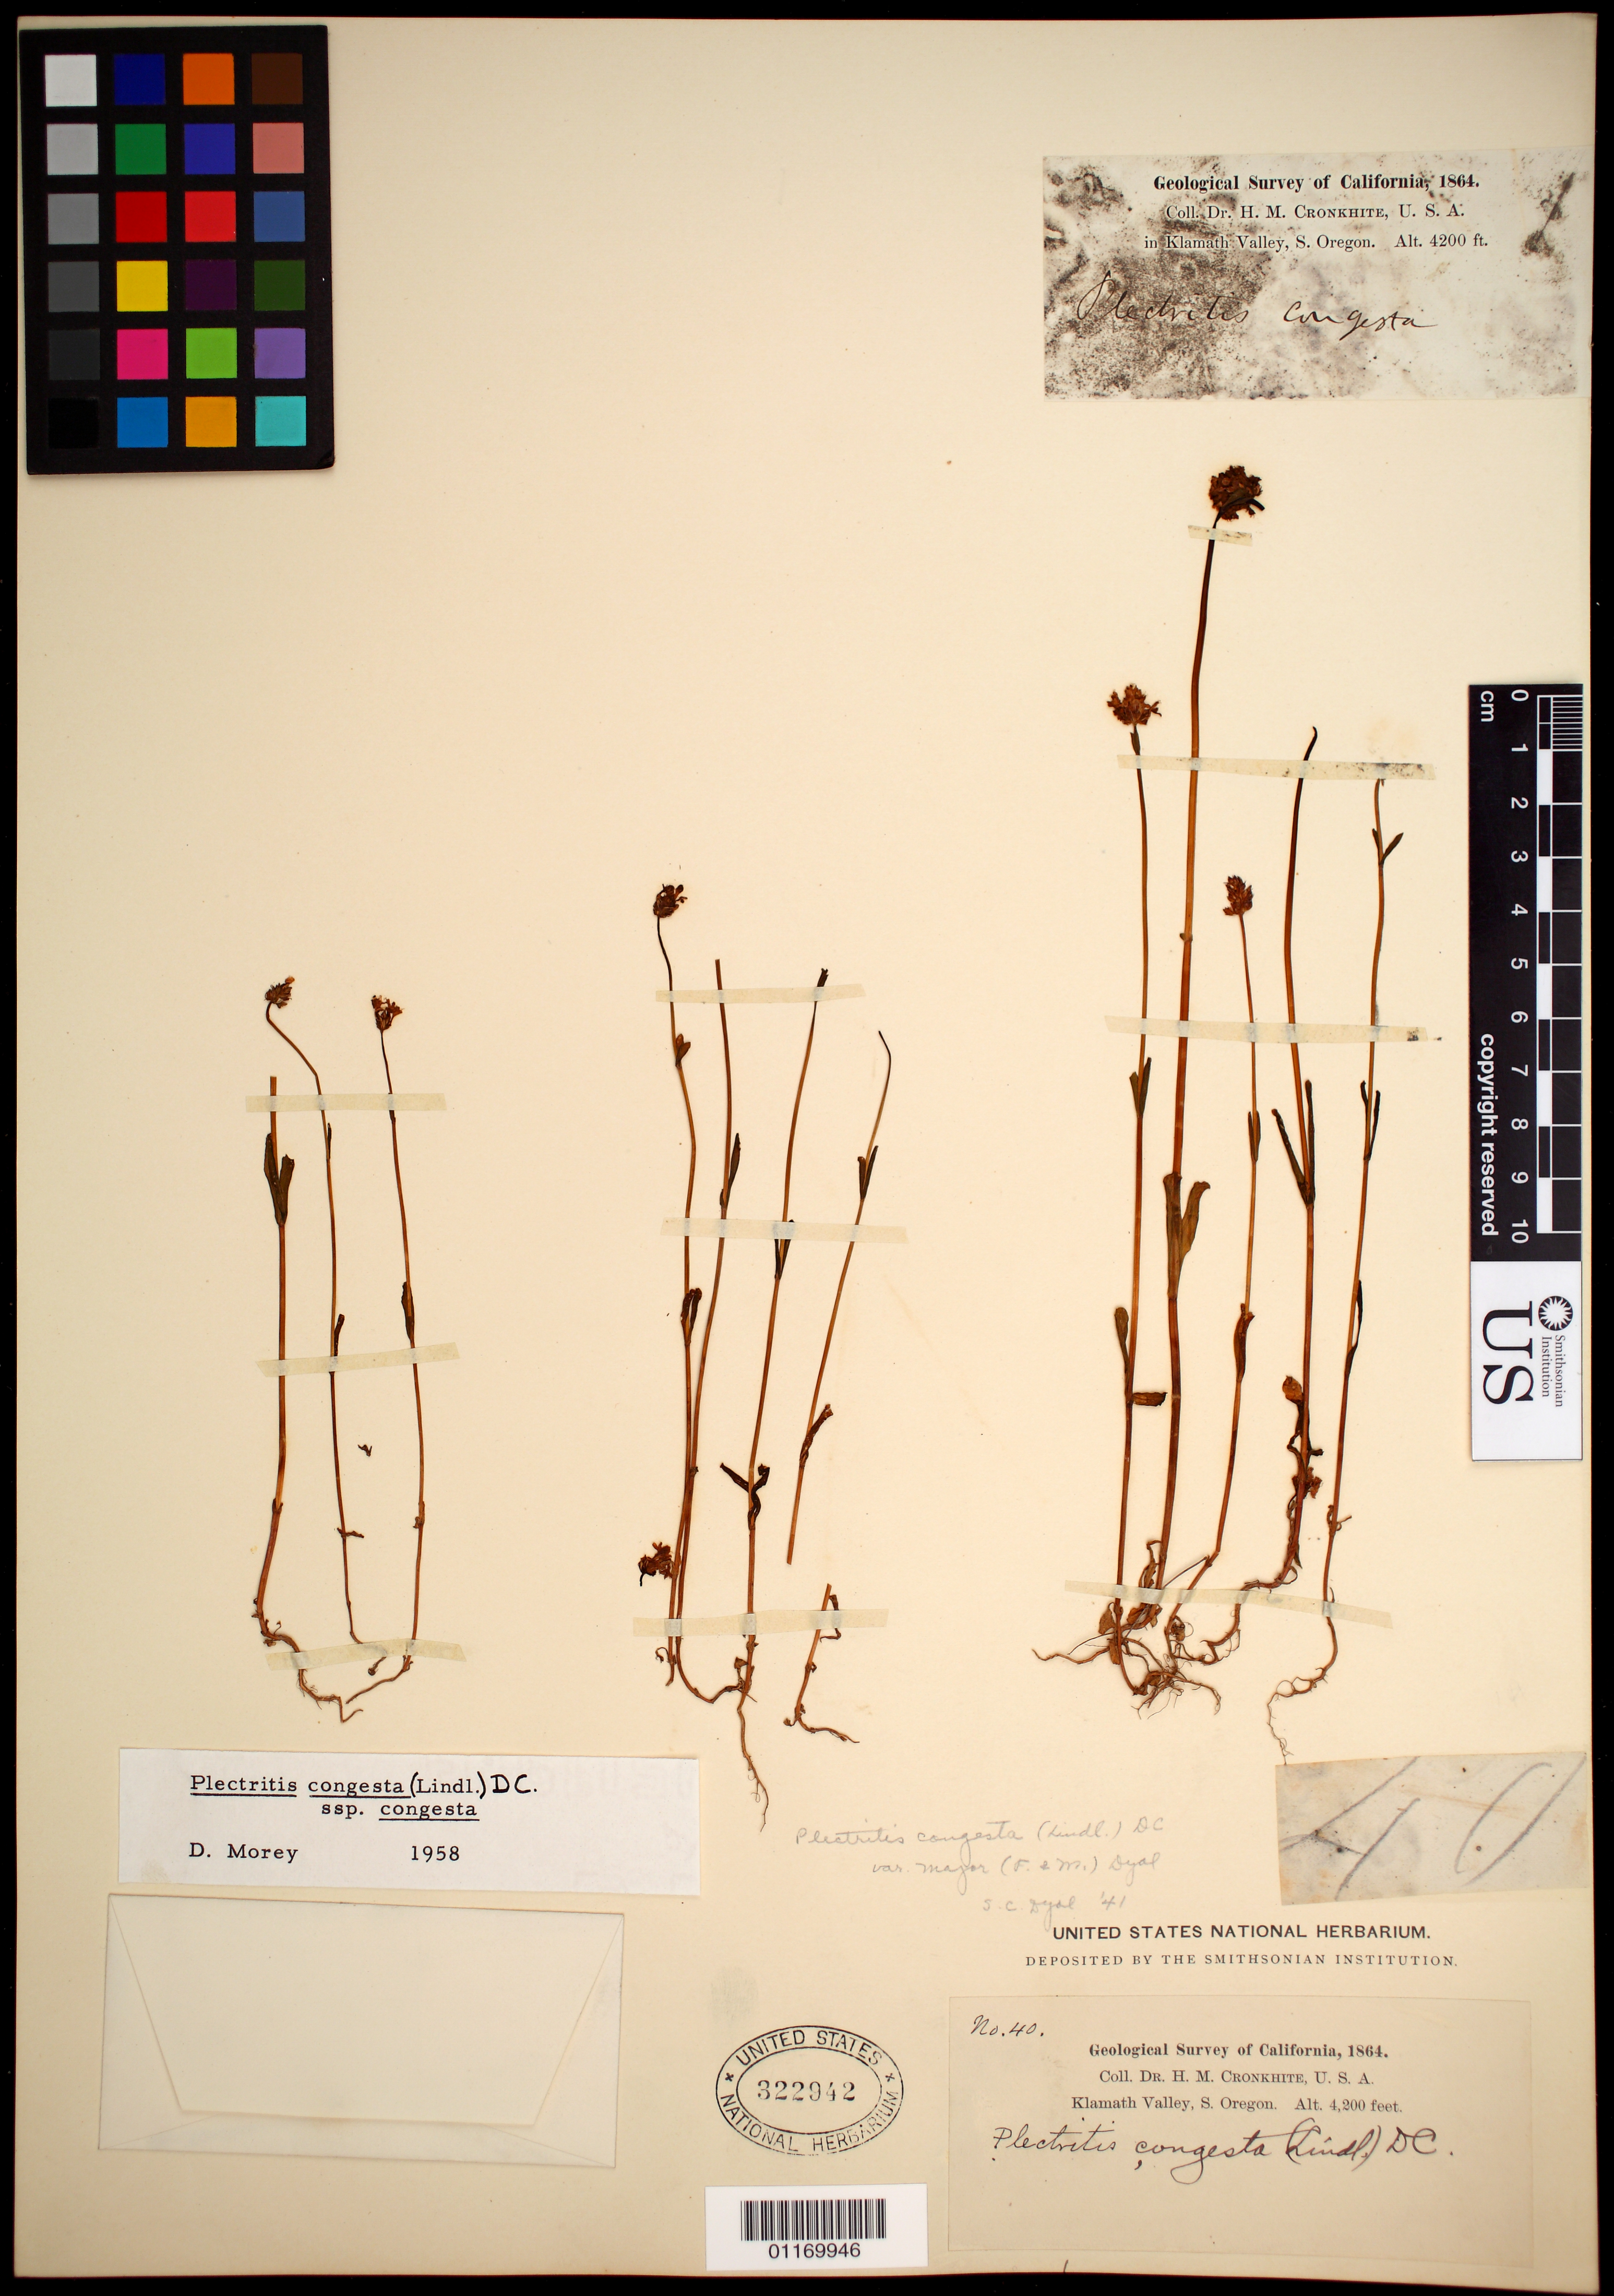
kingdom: Plantae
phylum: Tracheophyta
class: Magnoliopsida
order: Dipsacales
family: Caprifoliaceae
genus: Plectritis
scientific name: Plectritis congesta subsp. congesta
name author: (Lindl.) DC.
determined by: Morey, D. H.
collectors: H. M. Cronkhite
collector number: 40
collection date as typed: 1864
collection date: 1864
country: United States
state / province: Oregon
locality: Klamath Valley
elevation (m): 1280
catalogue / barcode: US 322942